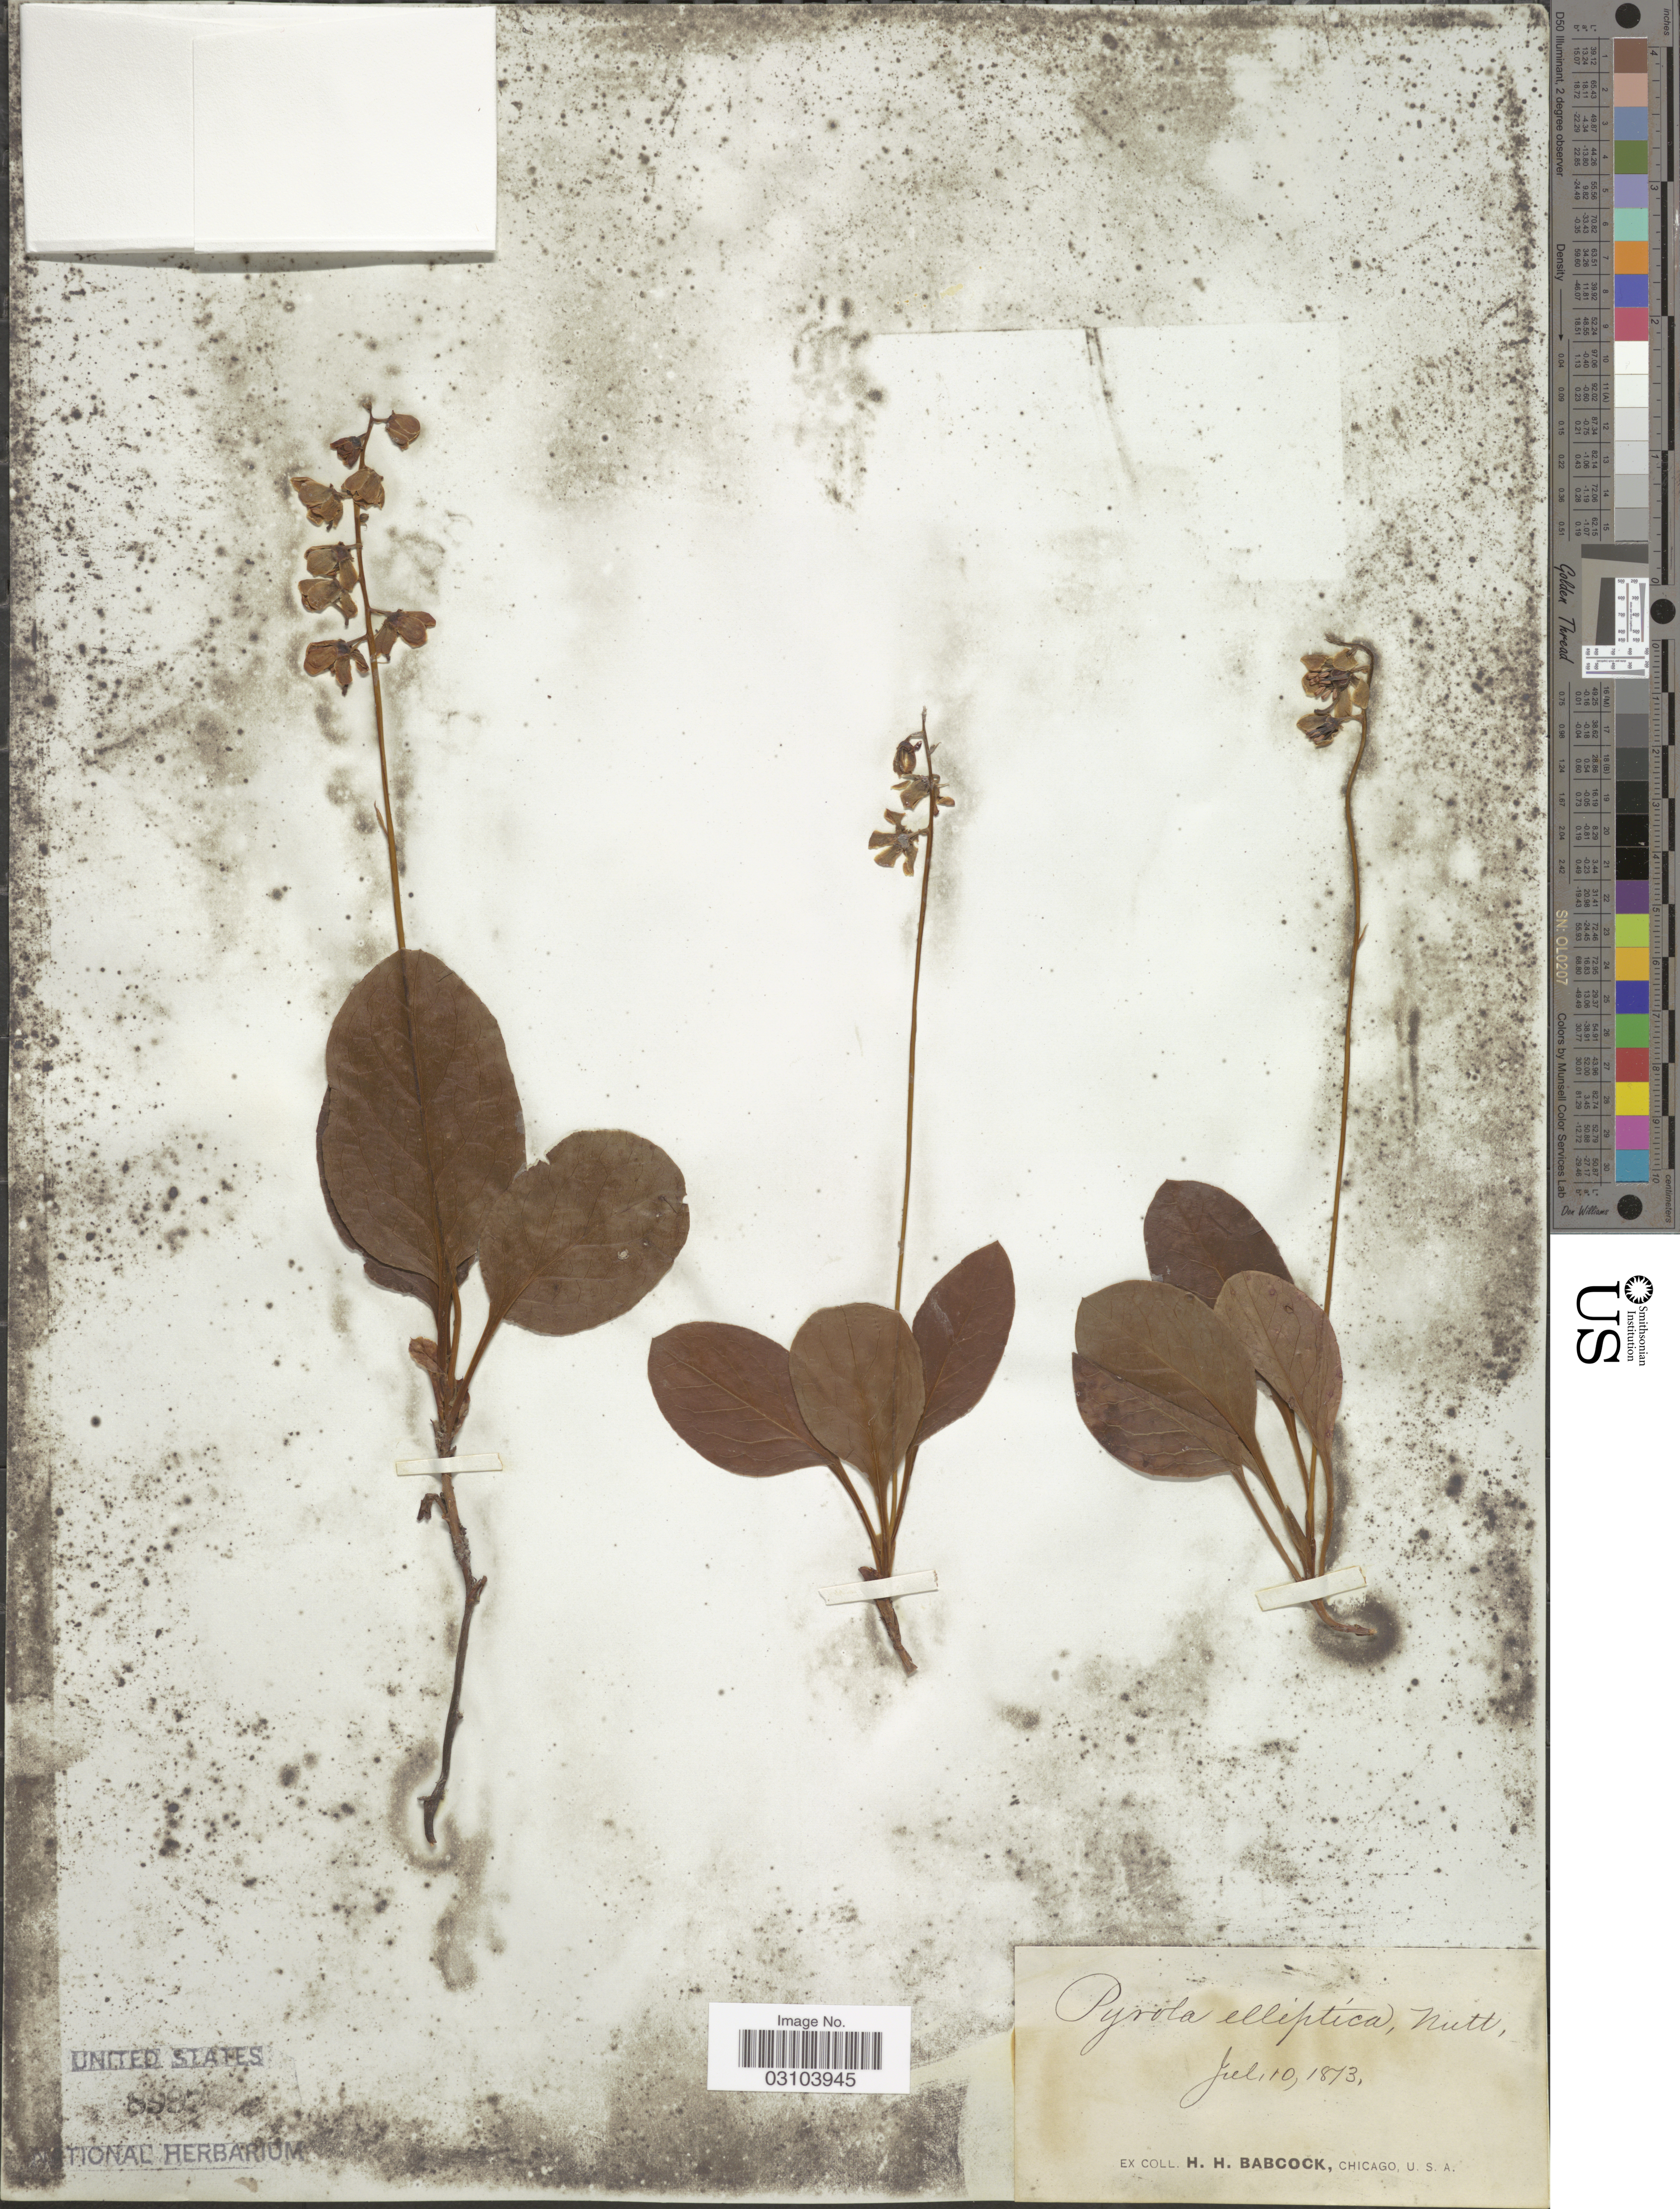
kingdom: Plantae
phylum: Tracheophyta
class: Magnoliopsida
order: Ericales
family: Ericaceae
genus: Pyrola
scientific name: Pyrola elliptica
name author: Nutt.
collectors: H. Babcock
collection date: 1873-07-10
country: United States